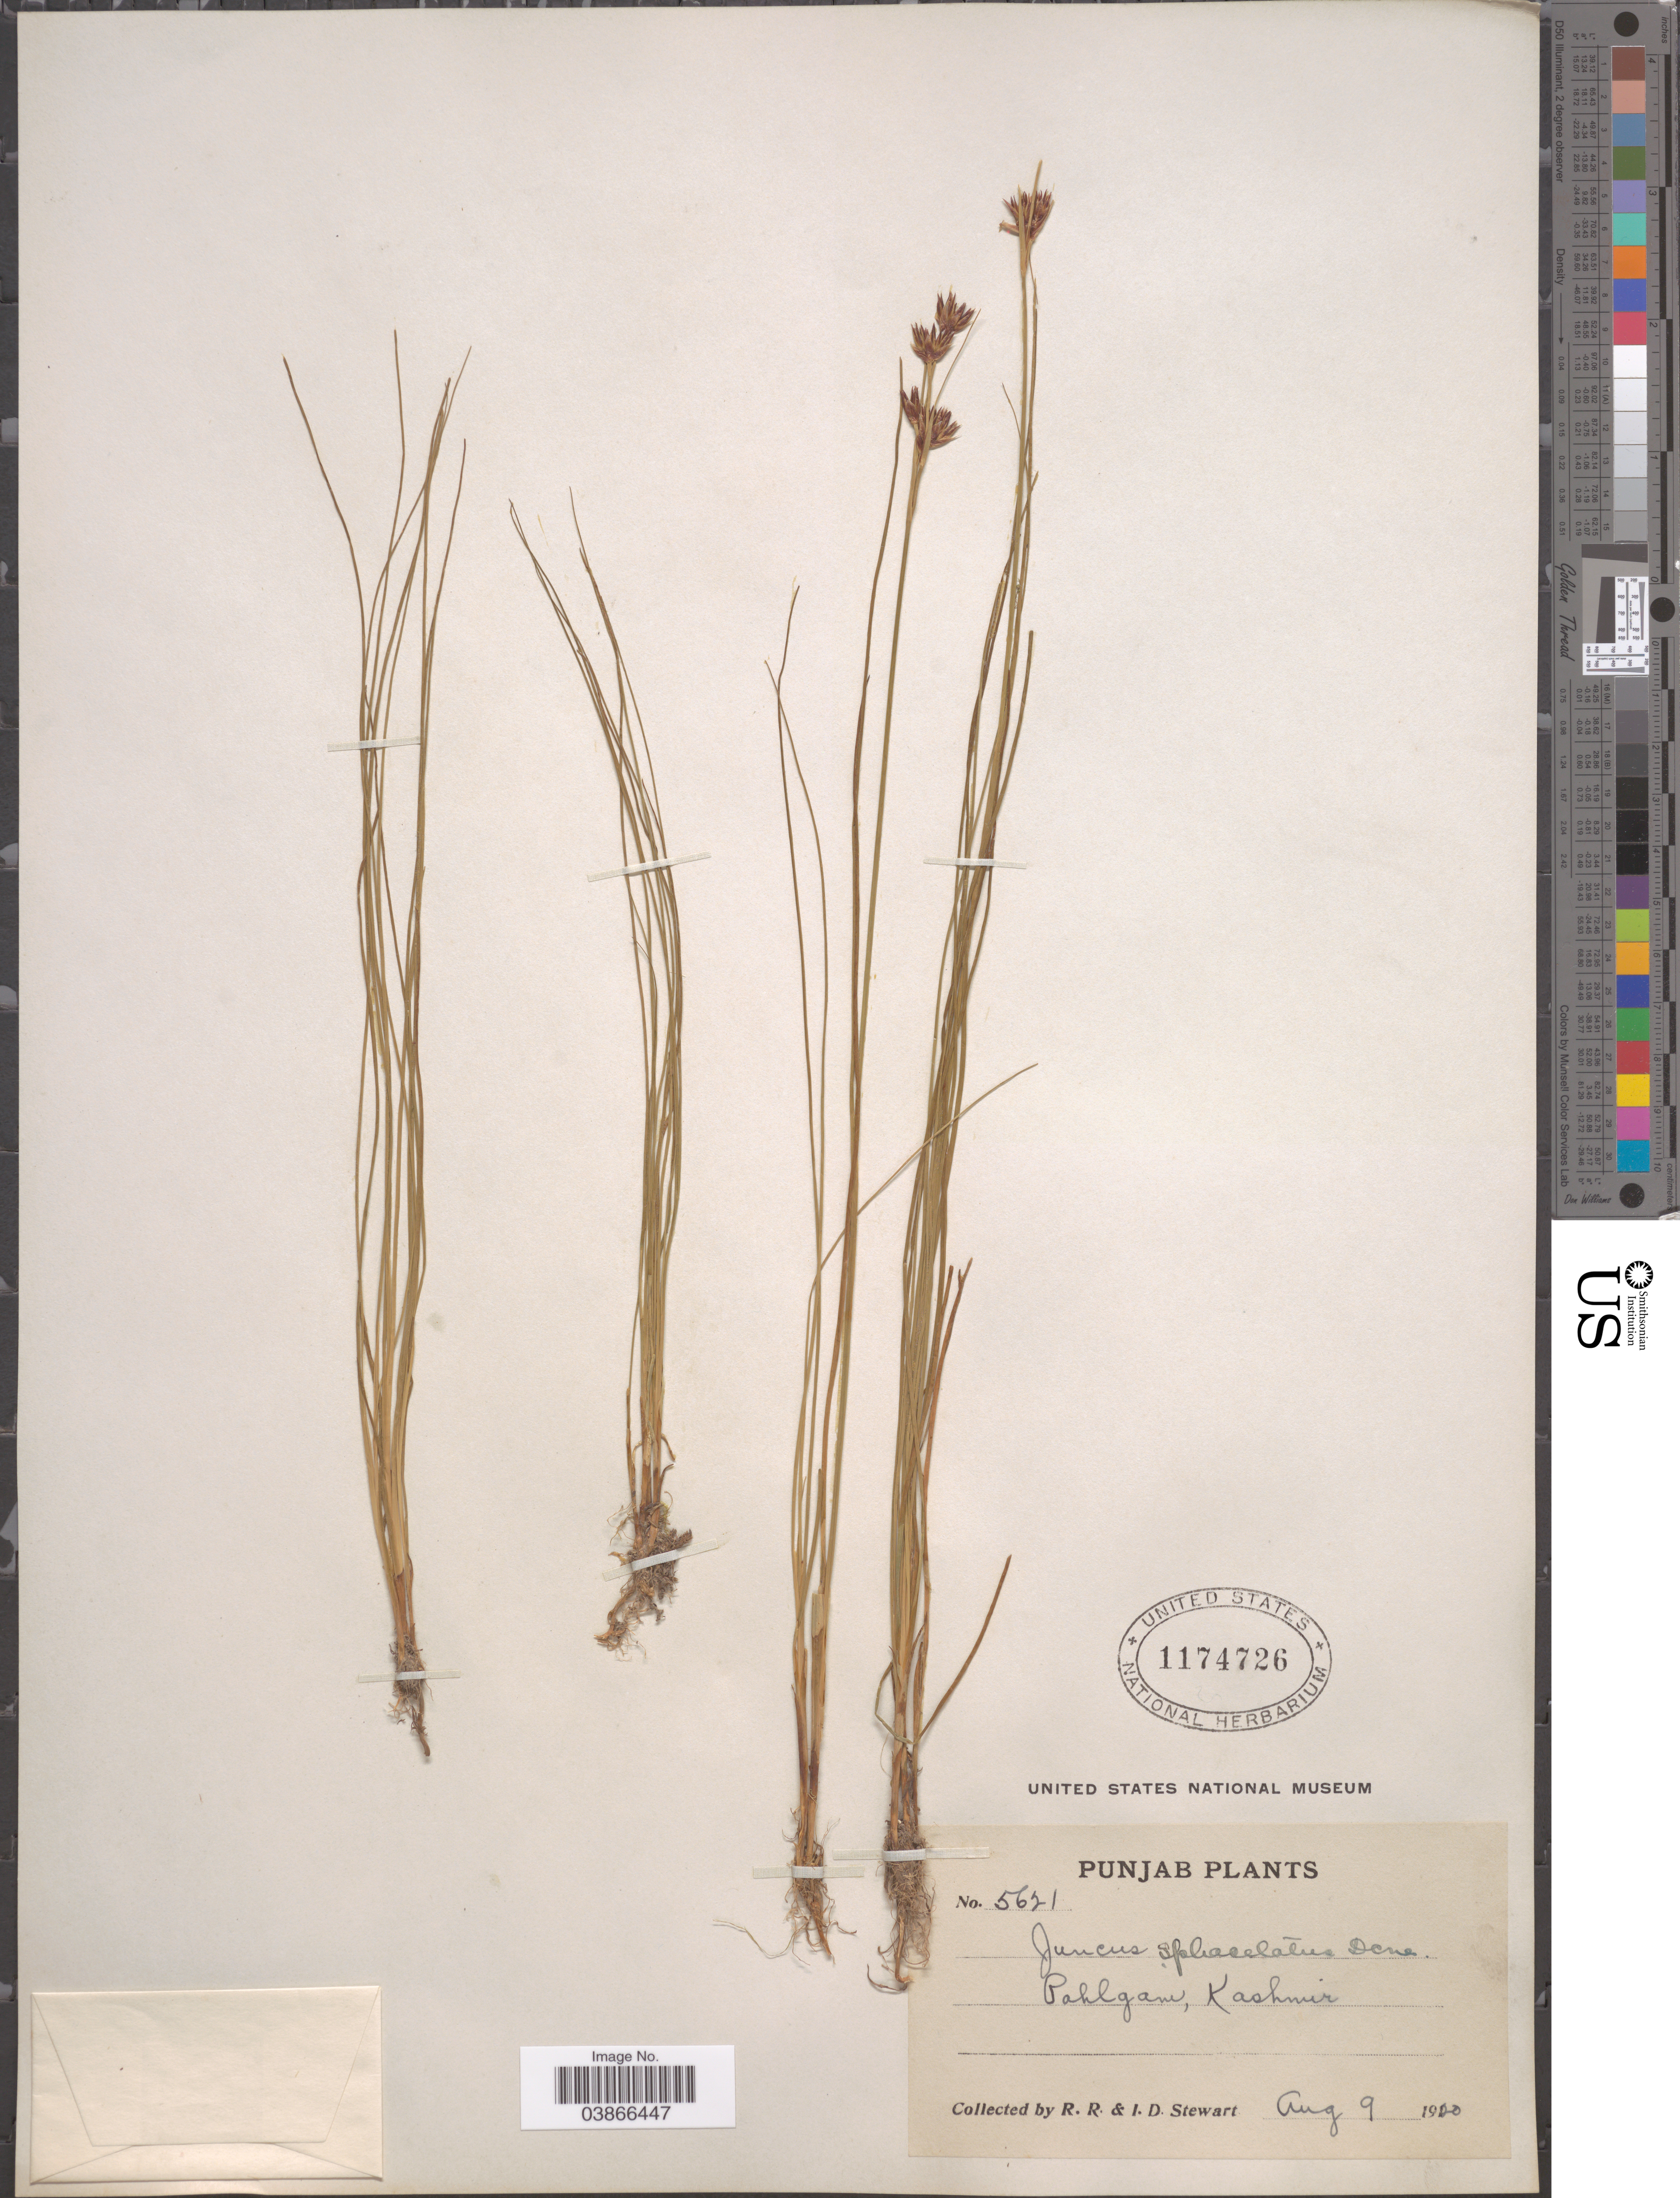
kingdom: Plantae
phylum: Tracheophyta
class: Liliopsida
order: Poales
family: Juncaceae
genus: Juncus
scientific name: Juncus sphacelatus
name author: Decne.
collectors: R. Stewart & I. Stewart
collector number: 5621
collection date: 1920-08-09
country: India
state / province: Jammu and Kashmir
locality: Pahlgam, Kashmir.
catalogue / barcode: US 1174726